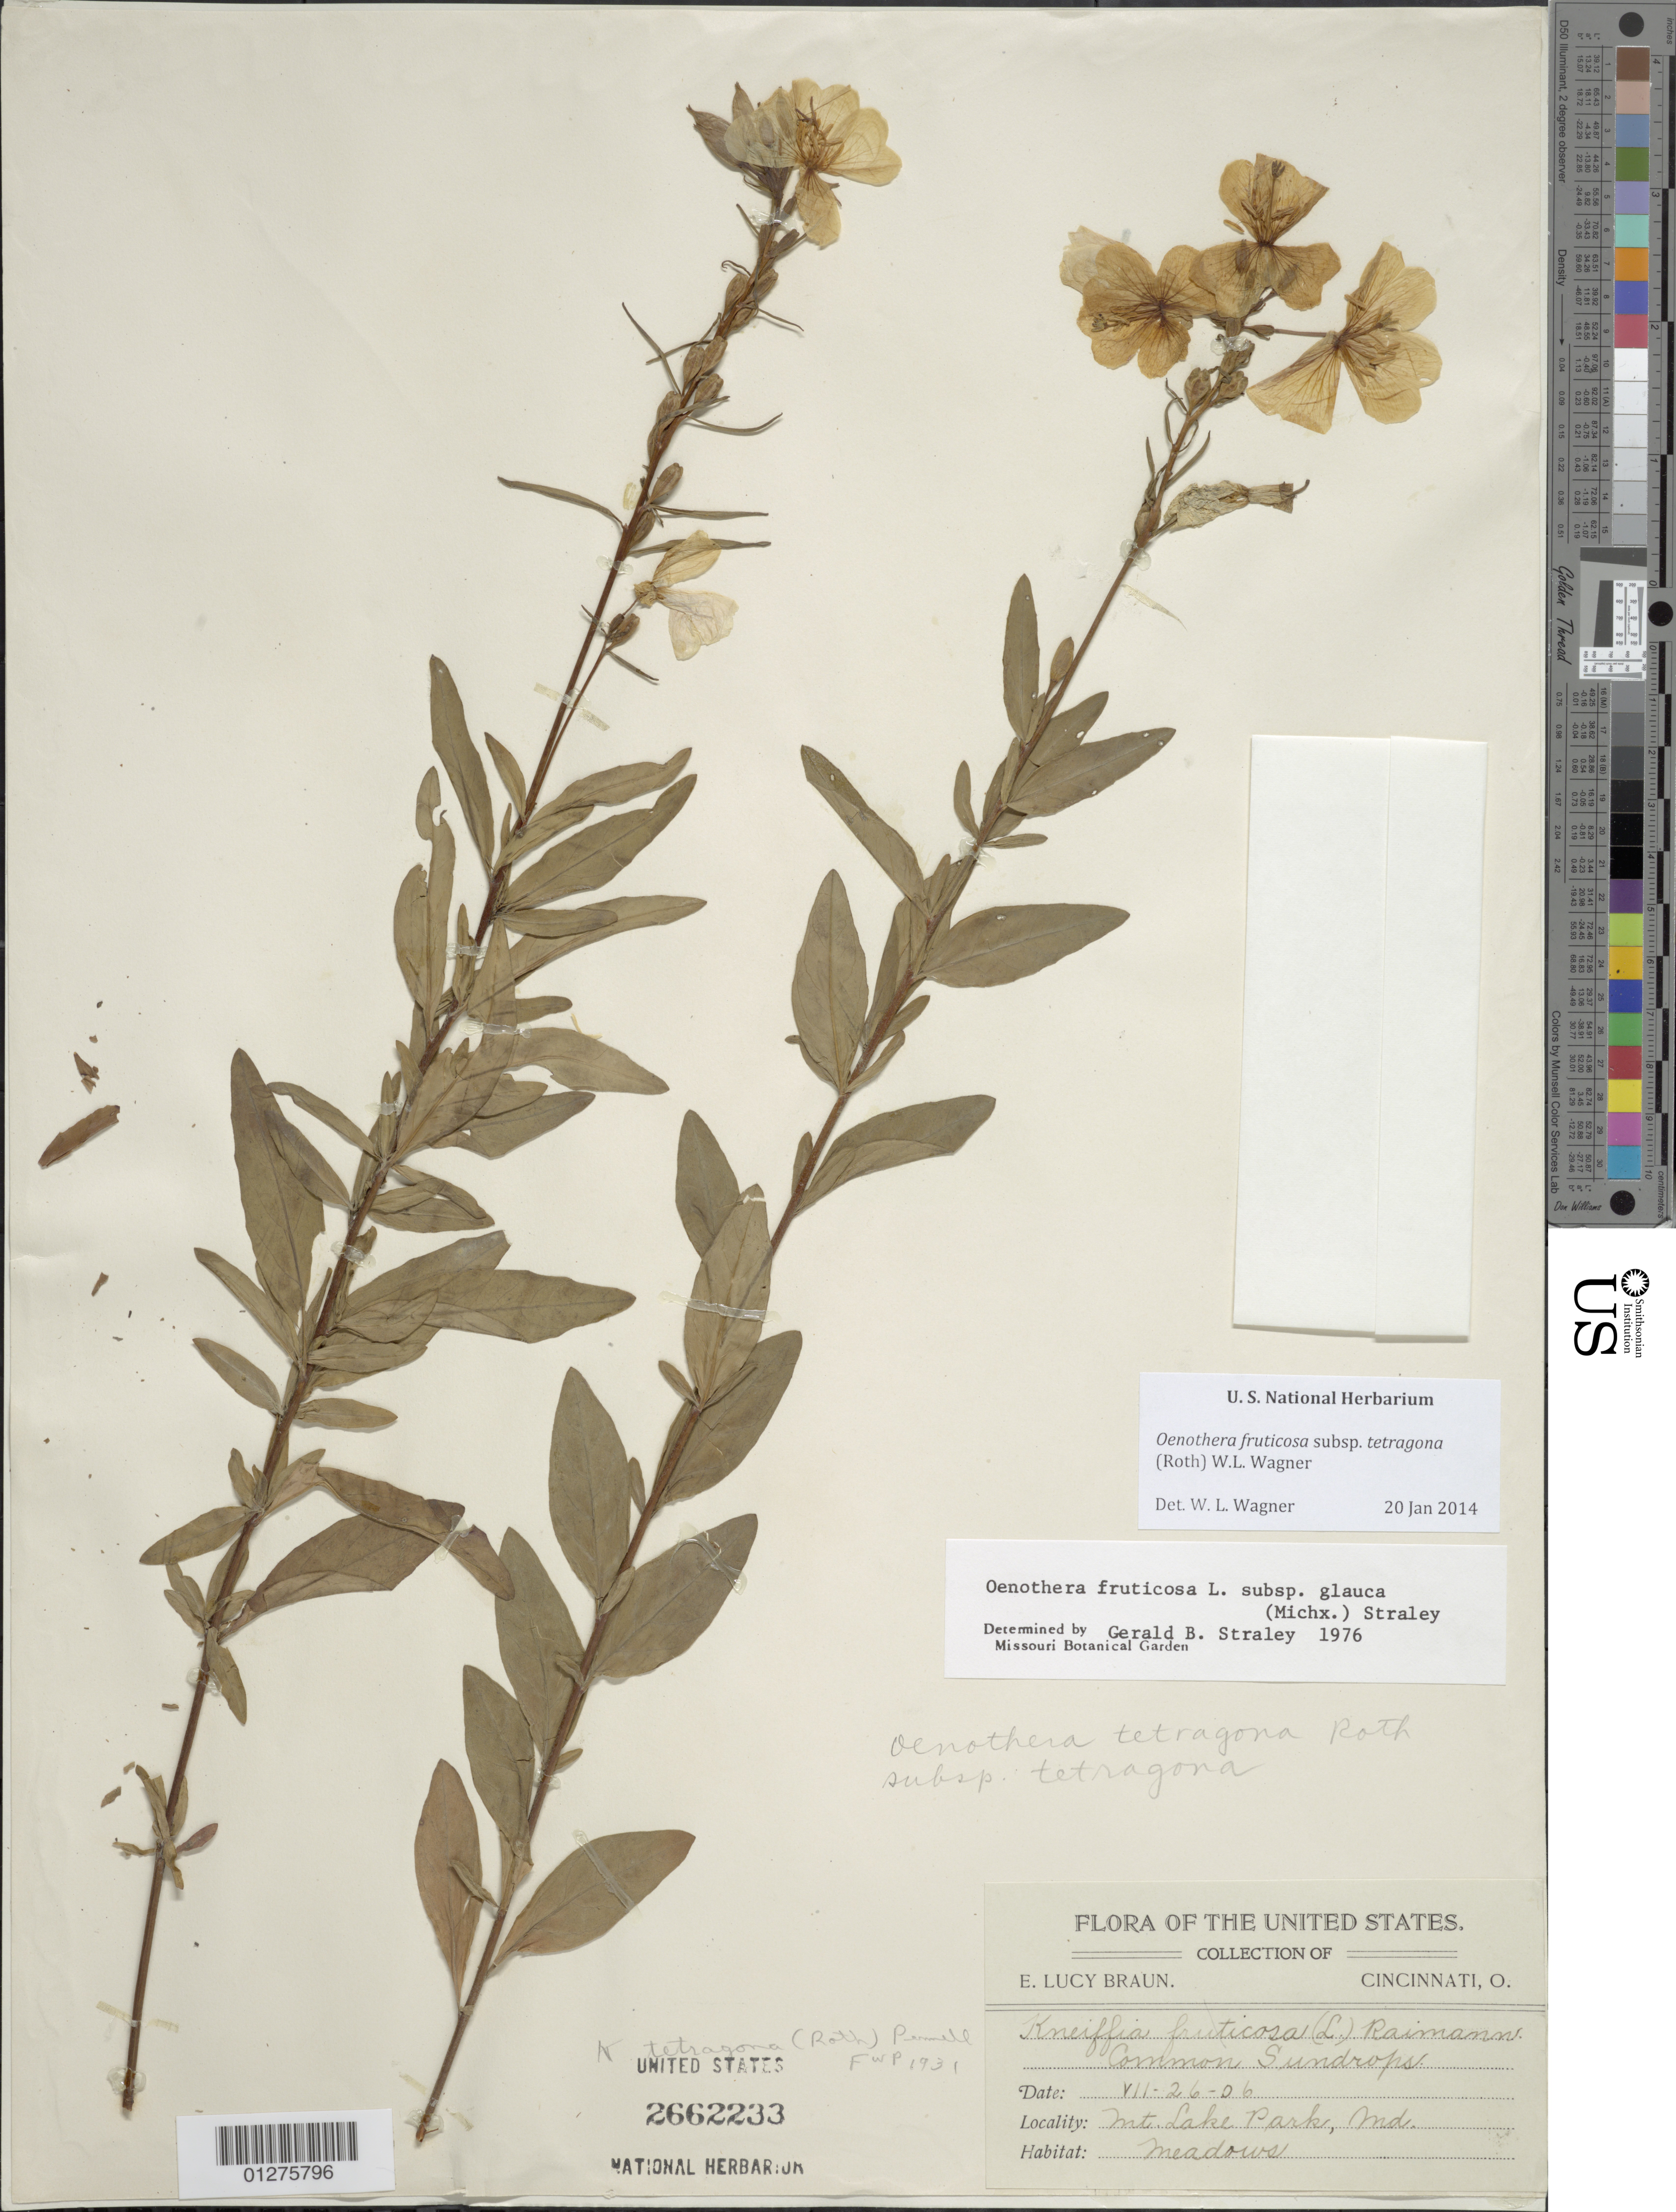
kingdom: Plantae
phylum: Tracheophyta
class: Magnoliopsida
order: Myrtales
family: Onagraceae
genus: Oenothera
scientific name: Oenothera fruticosa subsp. tetragona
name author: (Roth) W.L. Wagner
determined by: Wagner, W. L., (BOT), Smithsonian Institution - National Museum of Natural History (UNITED STATES)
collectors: E. L. Braun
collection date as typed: VII-26-06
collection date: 1906-07-26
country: United States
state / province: Maryland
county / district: Garrett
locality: Mountain Lake Park.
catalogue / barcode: US 2662233